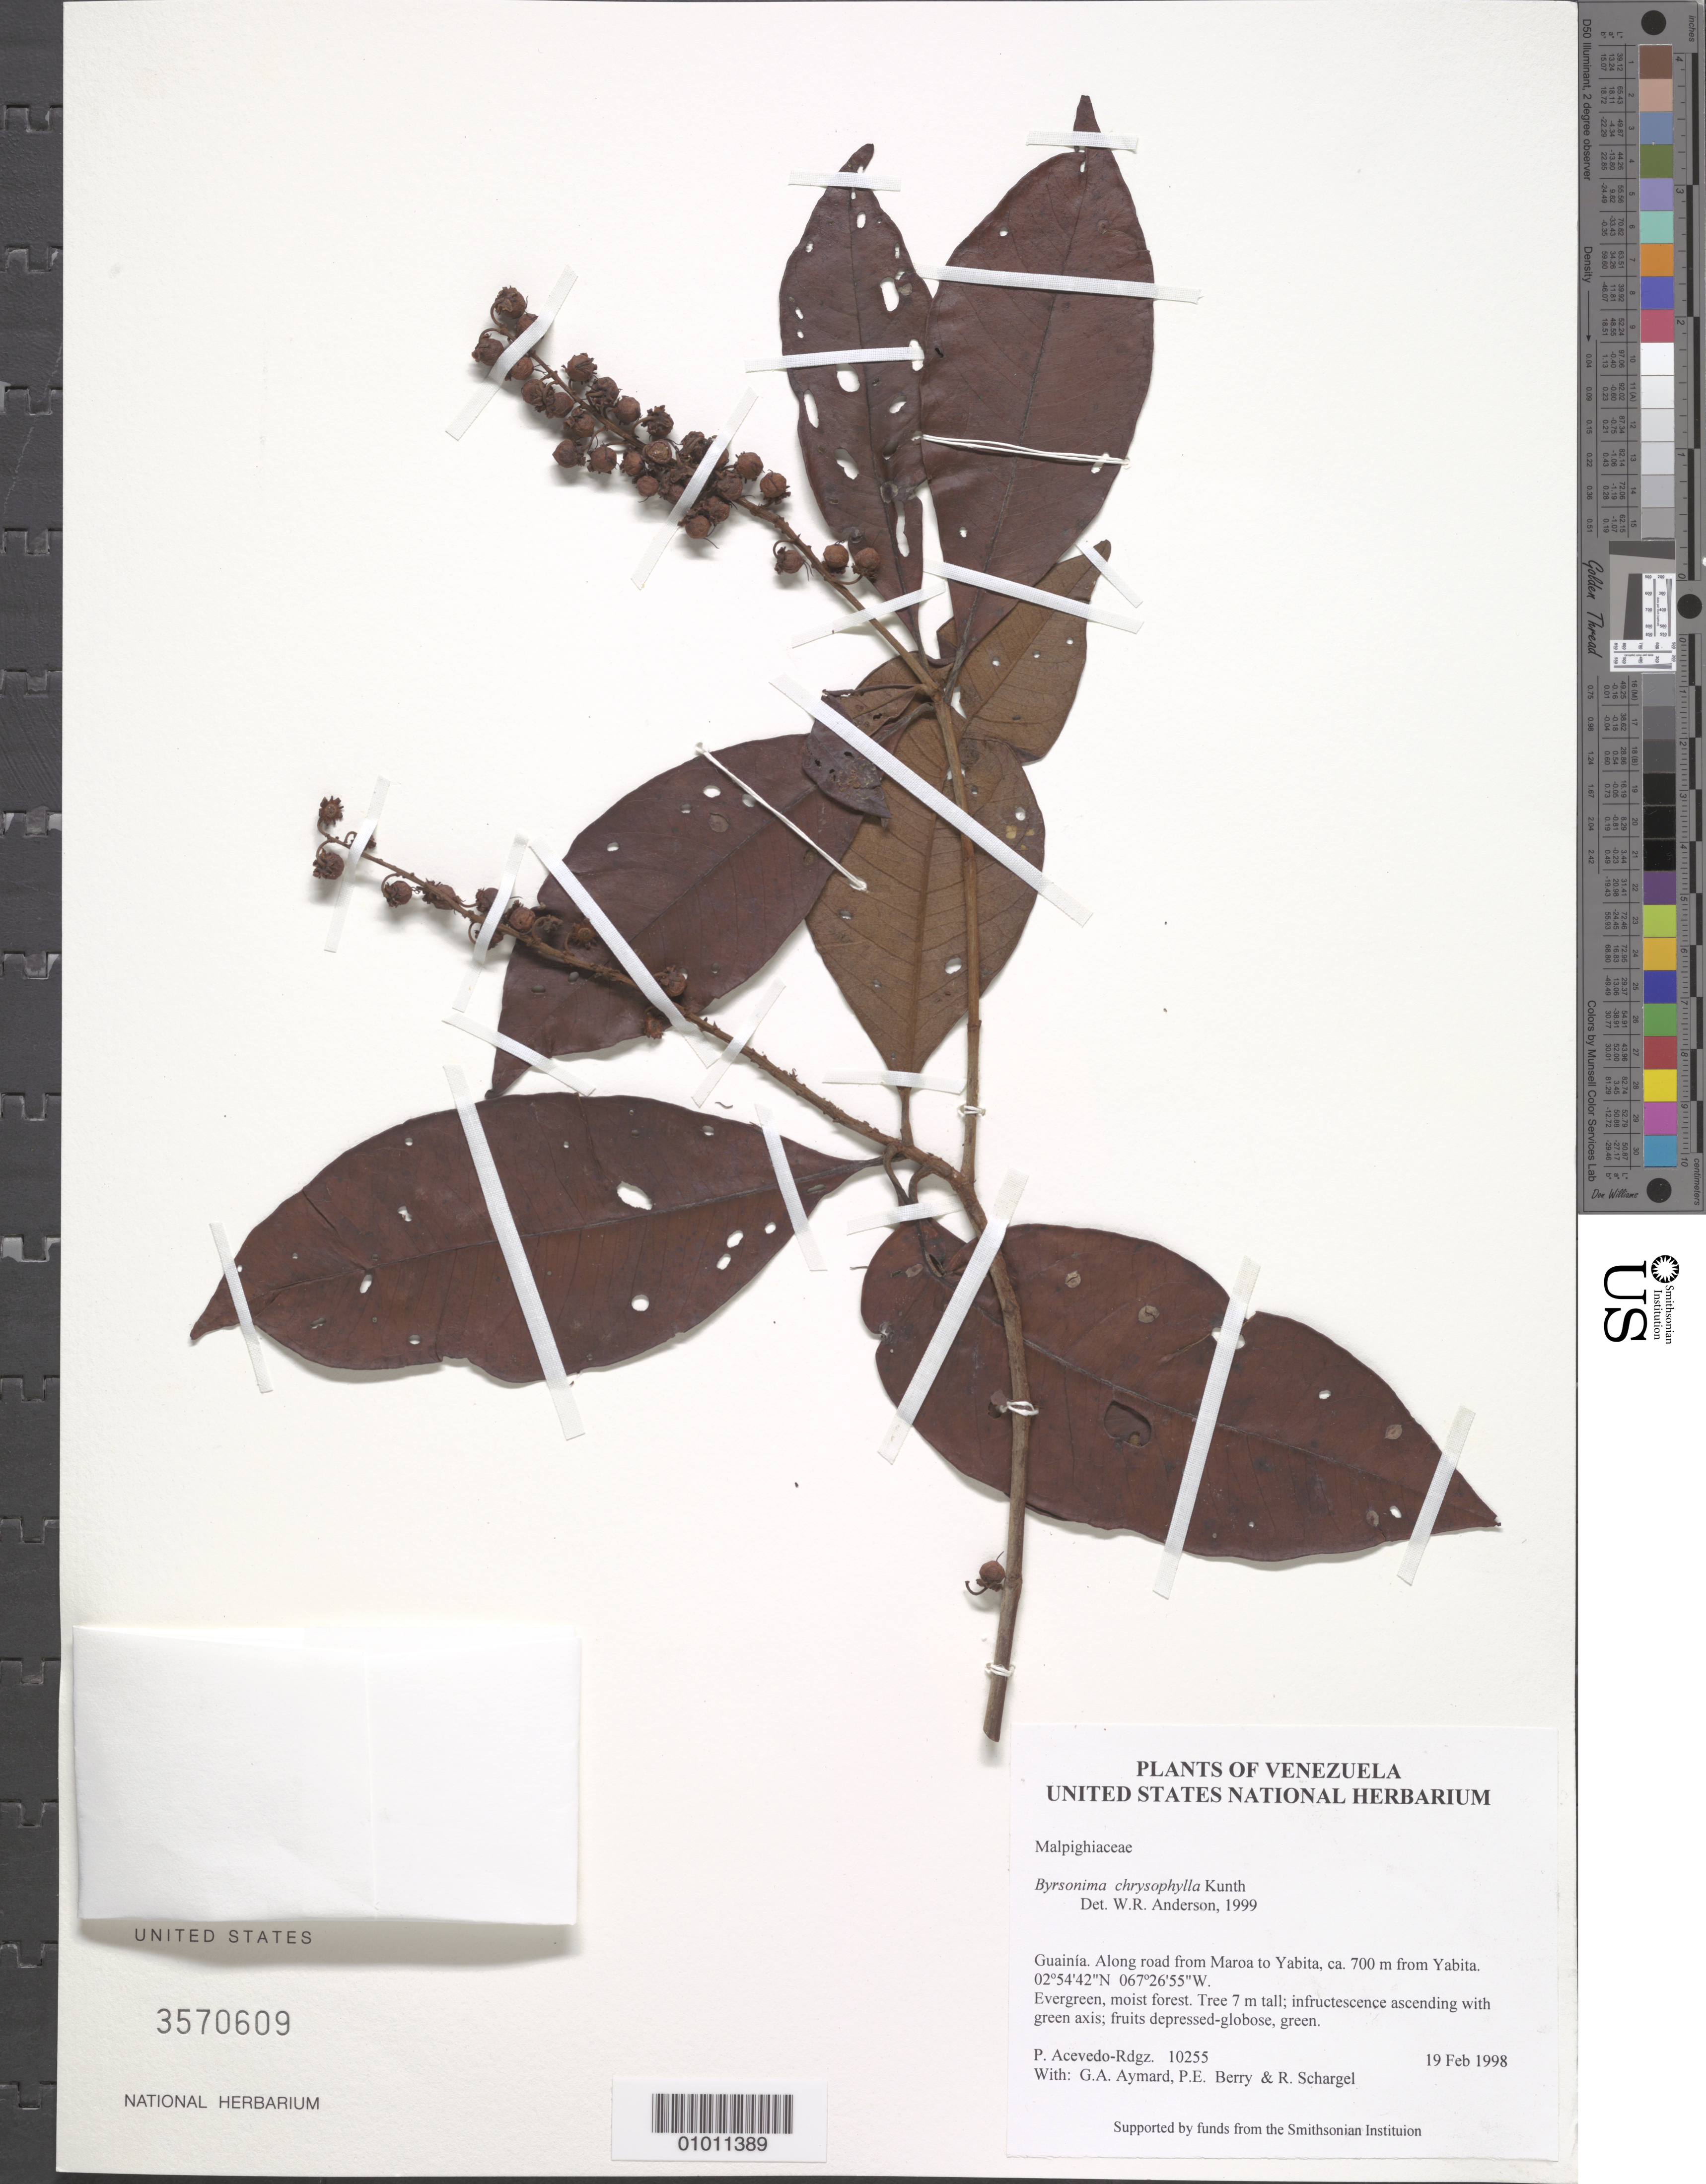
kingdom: Plantae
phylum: Tracheophyta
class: Magnoliopsida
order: Malpighiales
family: Malpighiaceae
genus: Byrsonima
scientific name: Byrsonima chrysophylla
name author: Kunth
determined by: Anderson, W. R., (MICH), University of Michigan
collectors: P. Acevedo-Rodr., G. A. Aymard, P. E. Berry & R. Schargel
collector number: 10255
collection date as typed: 19 Feb 1998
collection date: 1998-02-19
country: Venezuela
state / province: Amazonas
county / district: Maroa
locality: Along road from Maroa to Yabita, ca. 700 m from Yabita.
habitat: Evergreen, moist forest.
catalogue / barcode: US 3570609